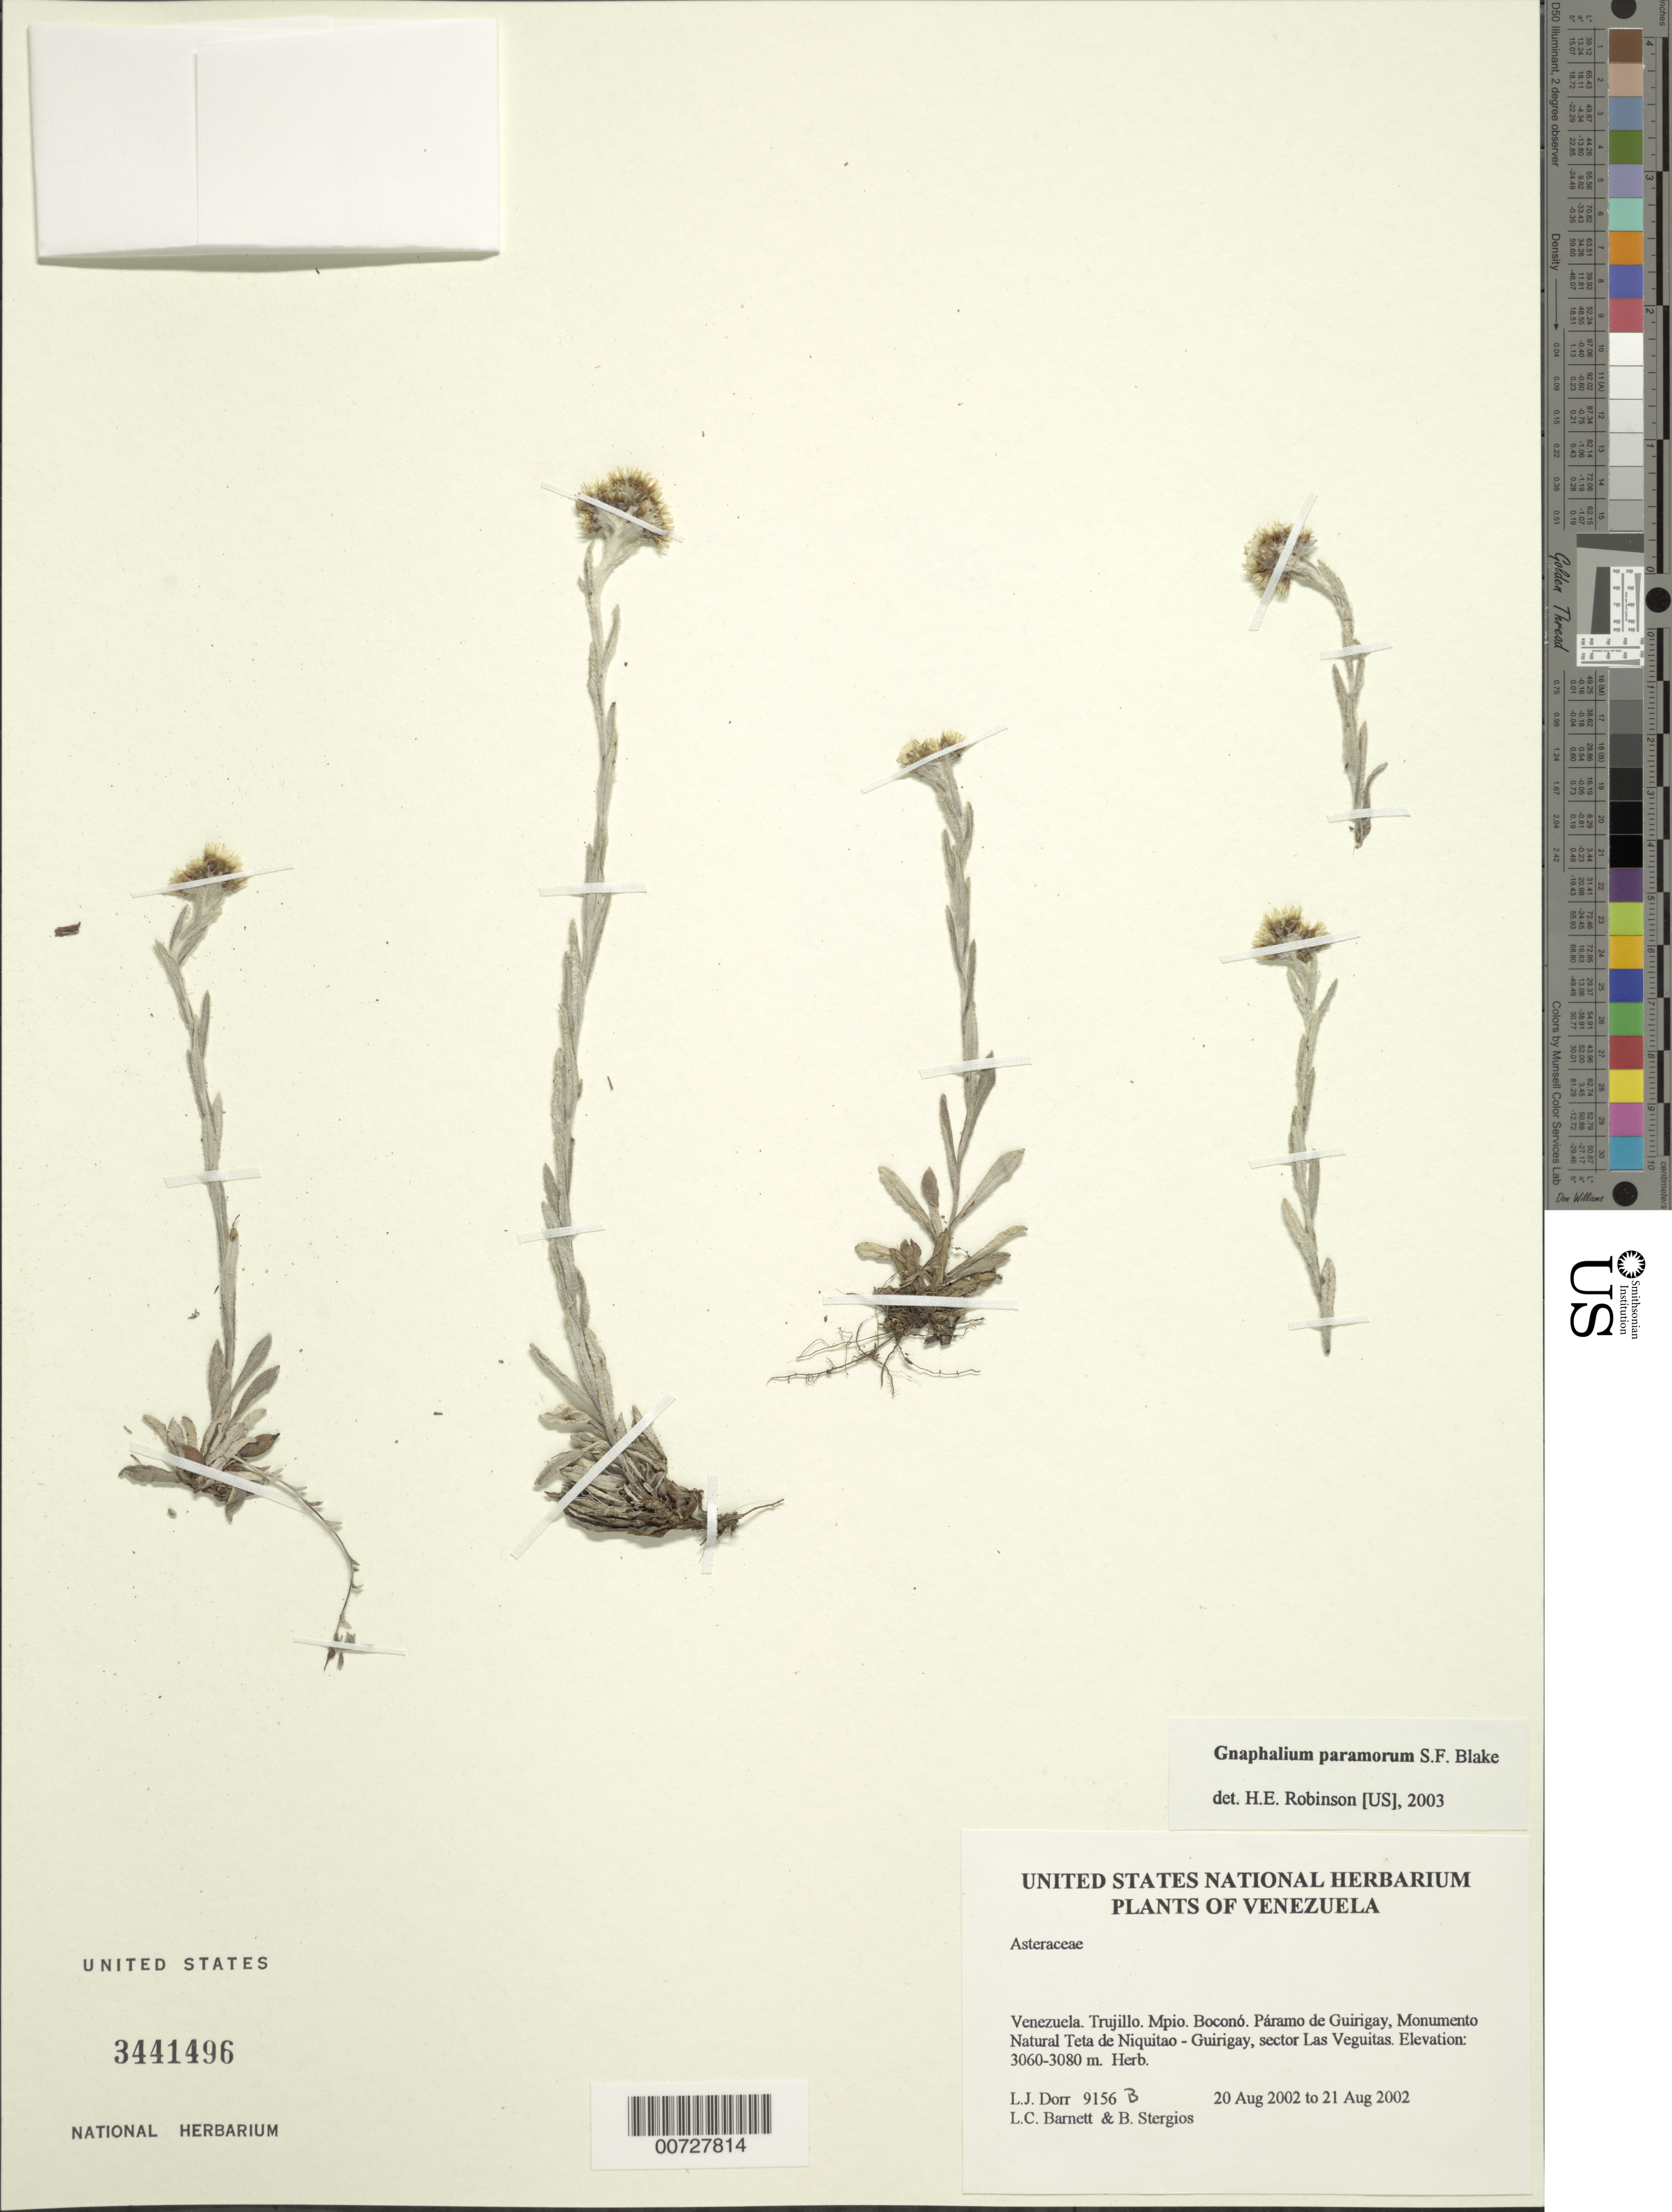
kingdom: Plantae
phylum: Tracheophyta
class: Magnoliopsida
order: Asterales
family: Asteraceae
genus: Chryselium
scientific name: Chryselium gnaphalioides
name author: (Kunth) Urtubey & S.E. Freire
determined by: Nesom, Guy L.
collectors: L. J. Dorr, L. C. Barnett & B. G. Stergios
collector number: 9156B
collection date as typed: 20 Aug 2002 to 21 Aug 2002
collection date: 2002-08-20/2002-08-21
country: Venezuela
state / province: Trujillo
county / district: Boconó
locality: Páramo de Guirigay, Monumento Natural Teta de Niquitao - Guirigay, sector Las Veguitas.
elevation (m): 3060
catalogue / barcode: US 3441496